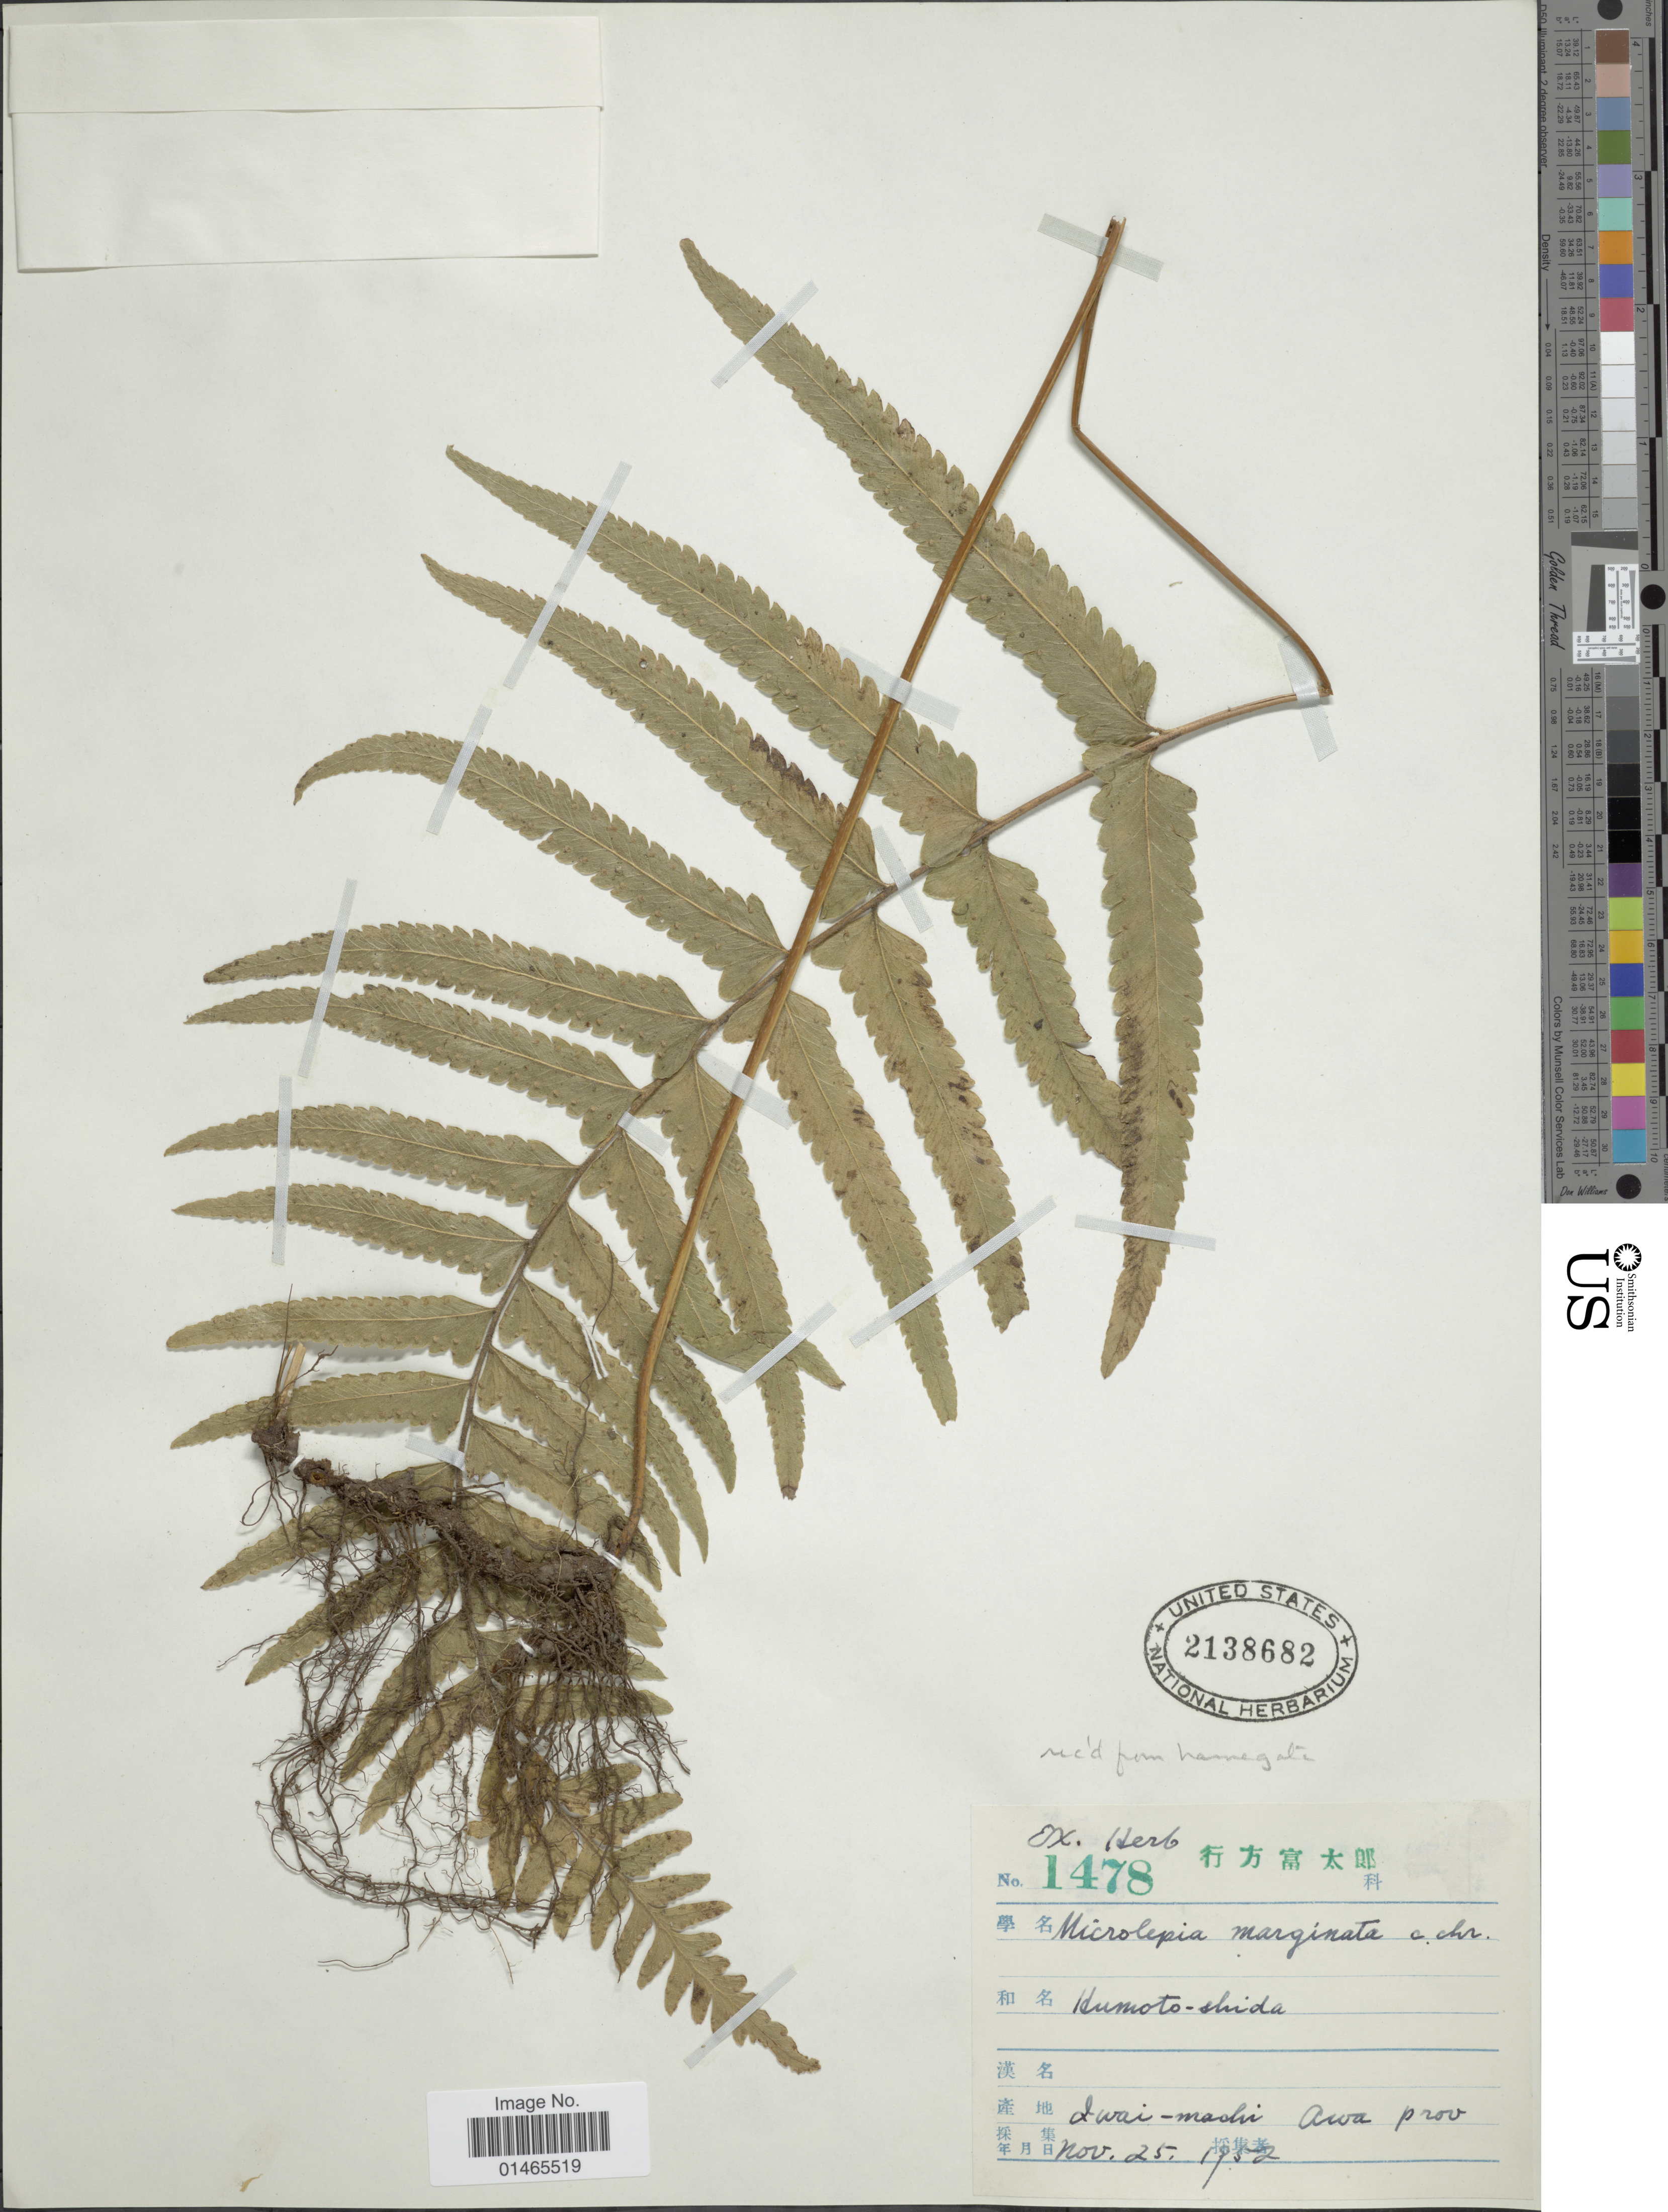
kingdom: Plantae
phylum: Tracheophyta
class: Polypodiopsida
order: Polypodiales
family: Dennstaedtiaceae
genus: Microlepia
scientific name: Microlepia marginata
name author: (Houtt.) C. Chr.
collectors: ex herb. Tomitaro Namegata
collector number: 1478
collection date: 1952-11-25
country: Japan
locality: Iwai-mashi Awa Prov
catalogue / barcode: US 2138682